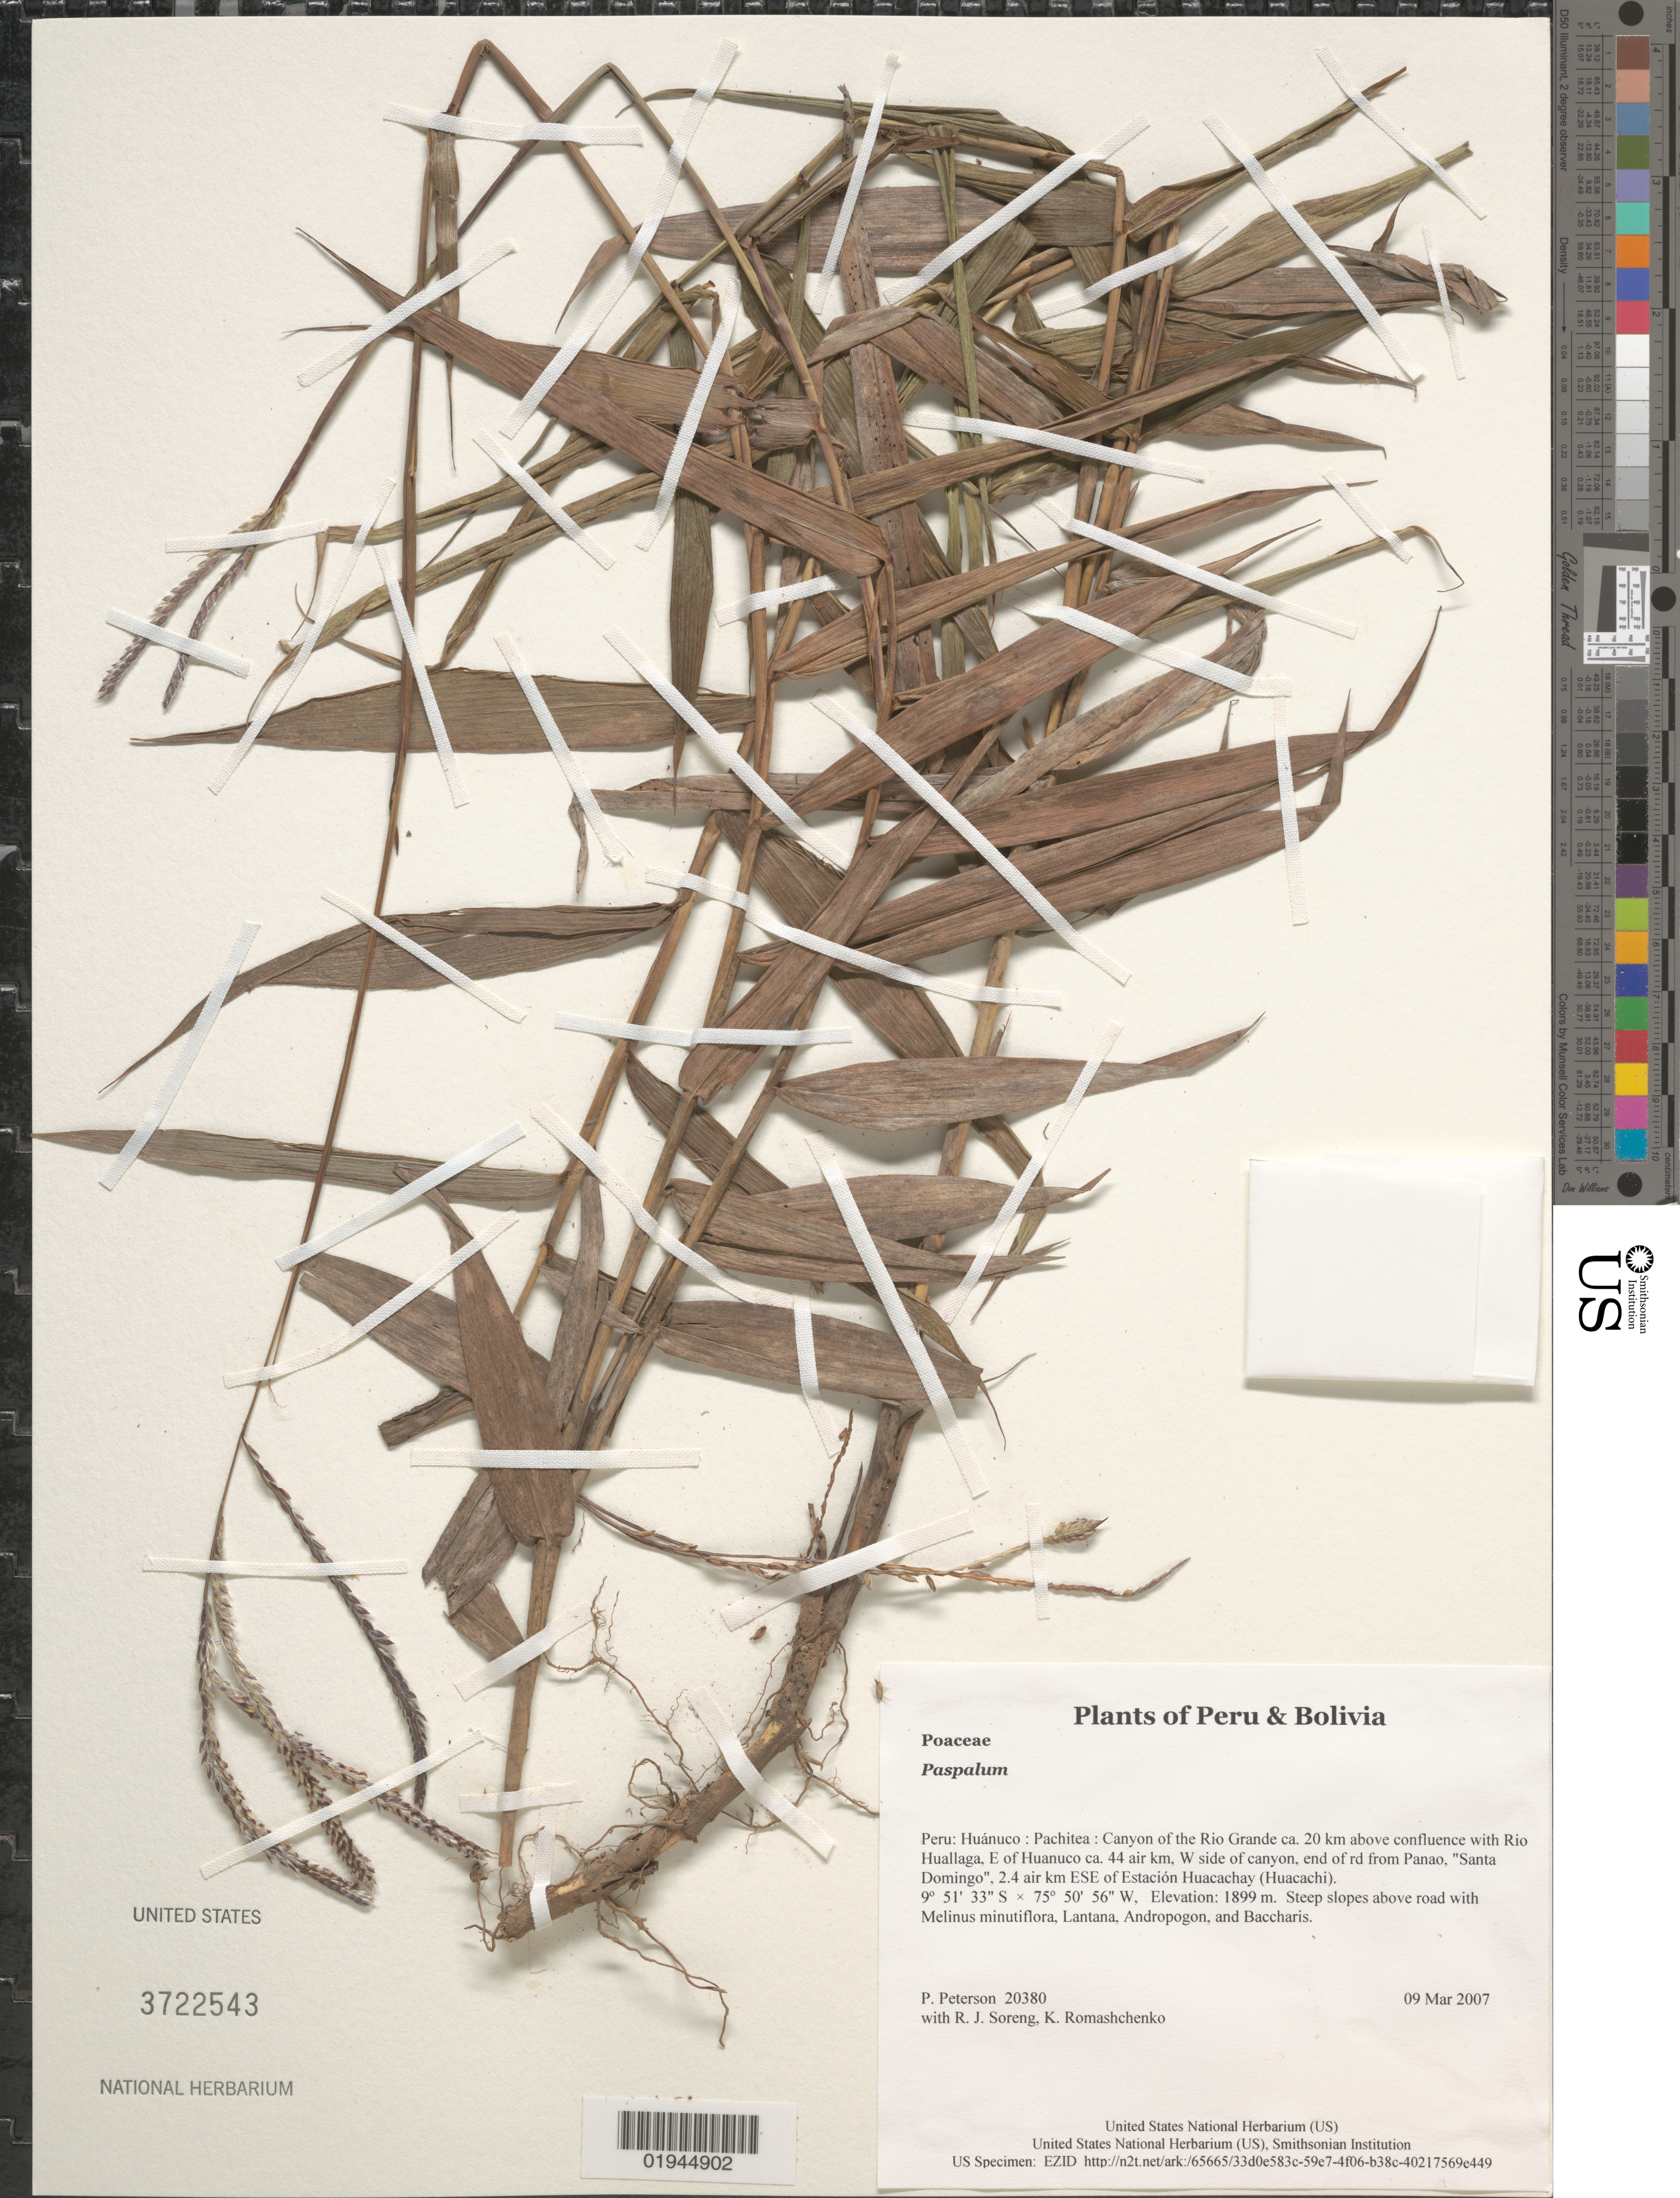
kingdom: Plantae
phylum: Tracheophyta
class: Liliopsida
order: Poales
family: Poaceae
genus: Paspalum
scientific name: Paspalum sp.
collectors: P. M. Peterson, R. J. Soreng & K. Romashchenko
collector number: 20380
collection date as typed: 09 Mar 2007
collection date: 2007-03-09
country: Peru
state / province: Huánuco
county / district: Pachitea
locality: Canyon of the Rio Grande ca. 20 km above confluence with Rio Huallaga, E of Huanuco ca. 44 air km, W side of canyon, end of rd from Panao, "Santa Domingo", 2.4 air km ESE of Estación Huacachay (Huacachi)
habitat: Steep slopes above road with Melinus minutiflora, Lantana, Andropogon, and Baccharis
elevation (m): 1899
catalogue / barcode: US 3722543